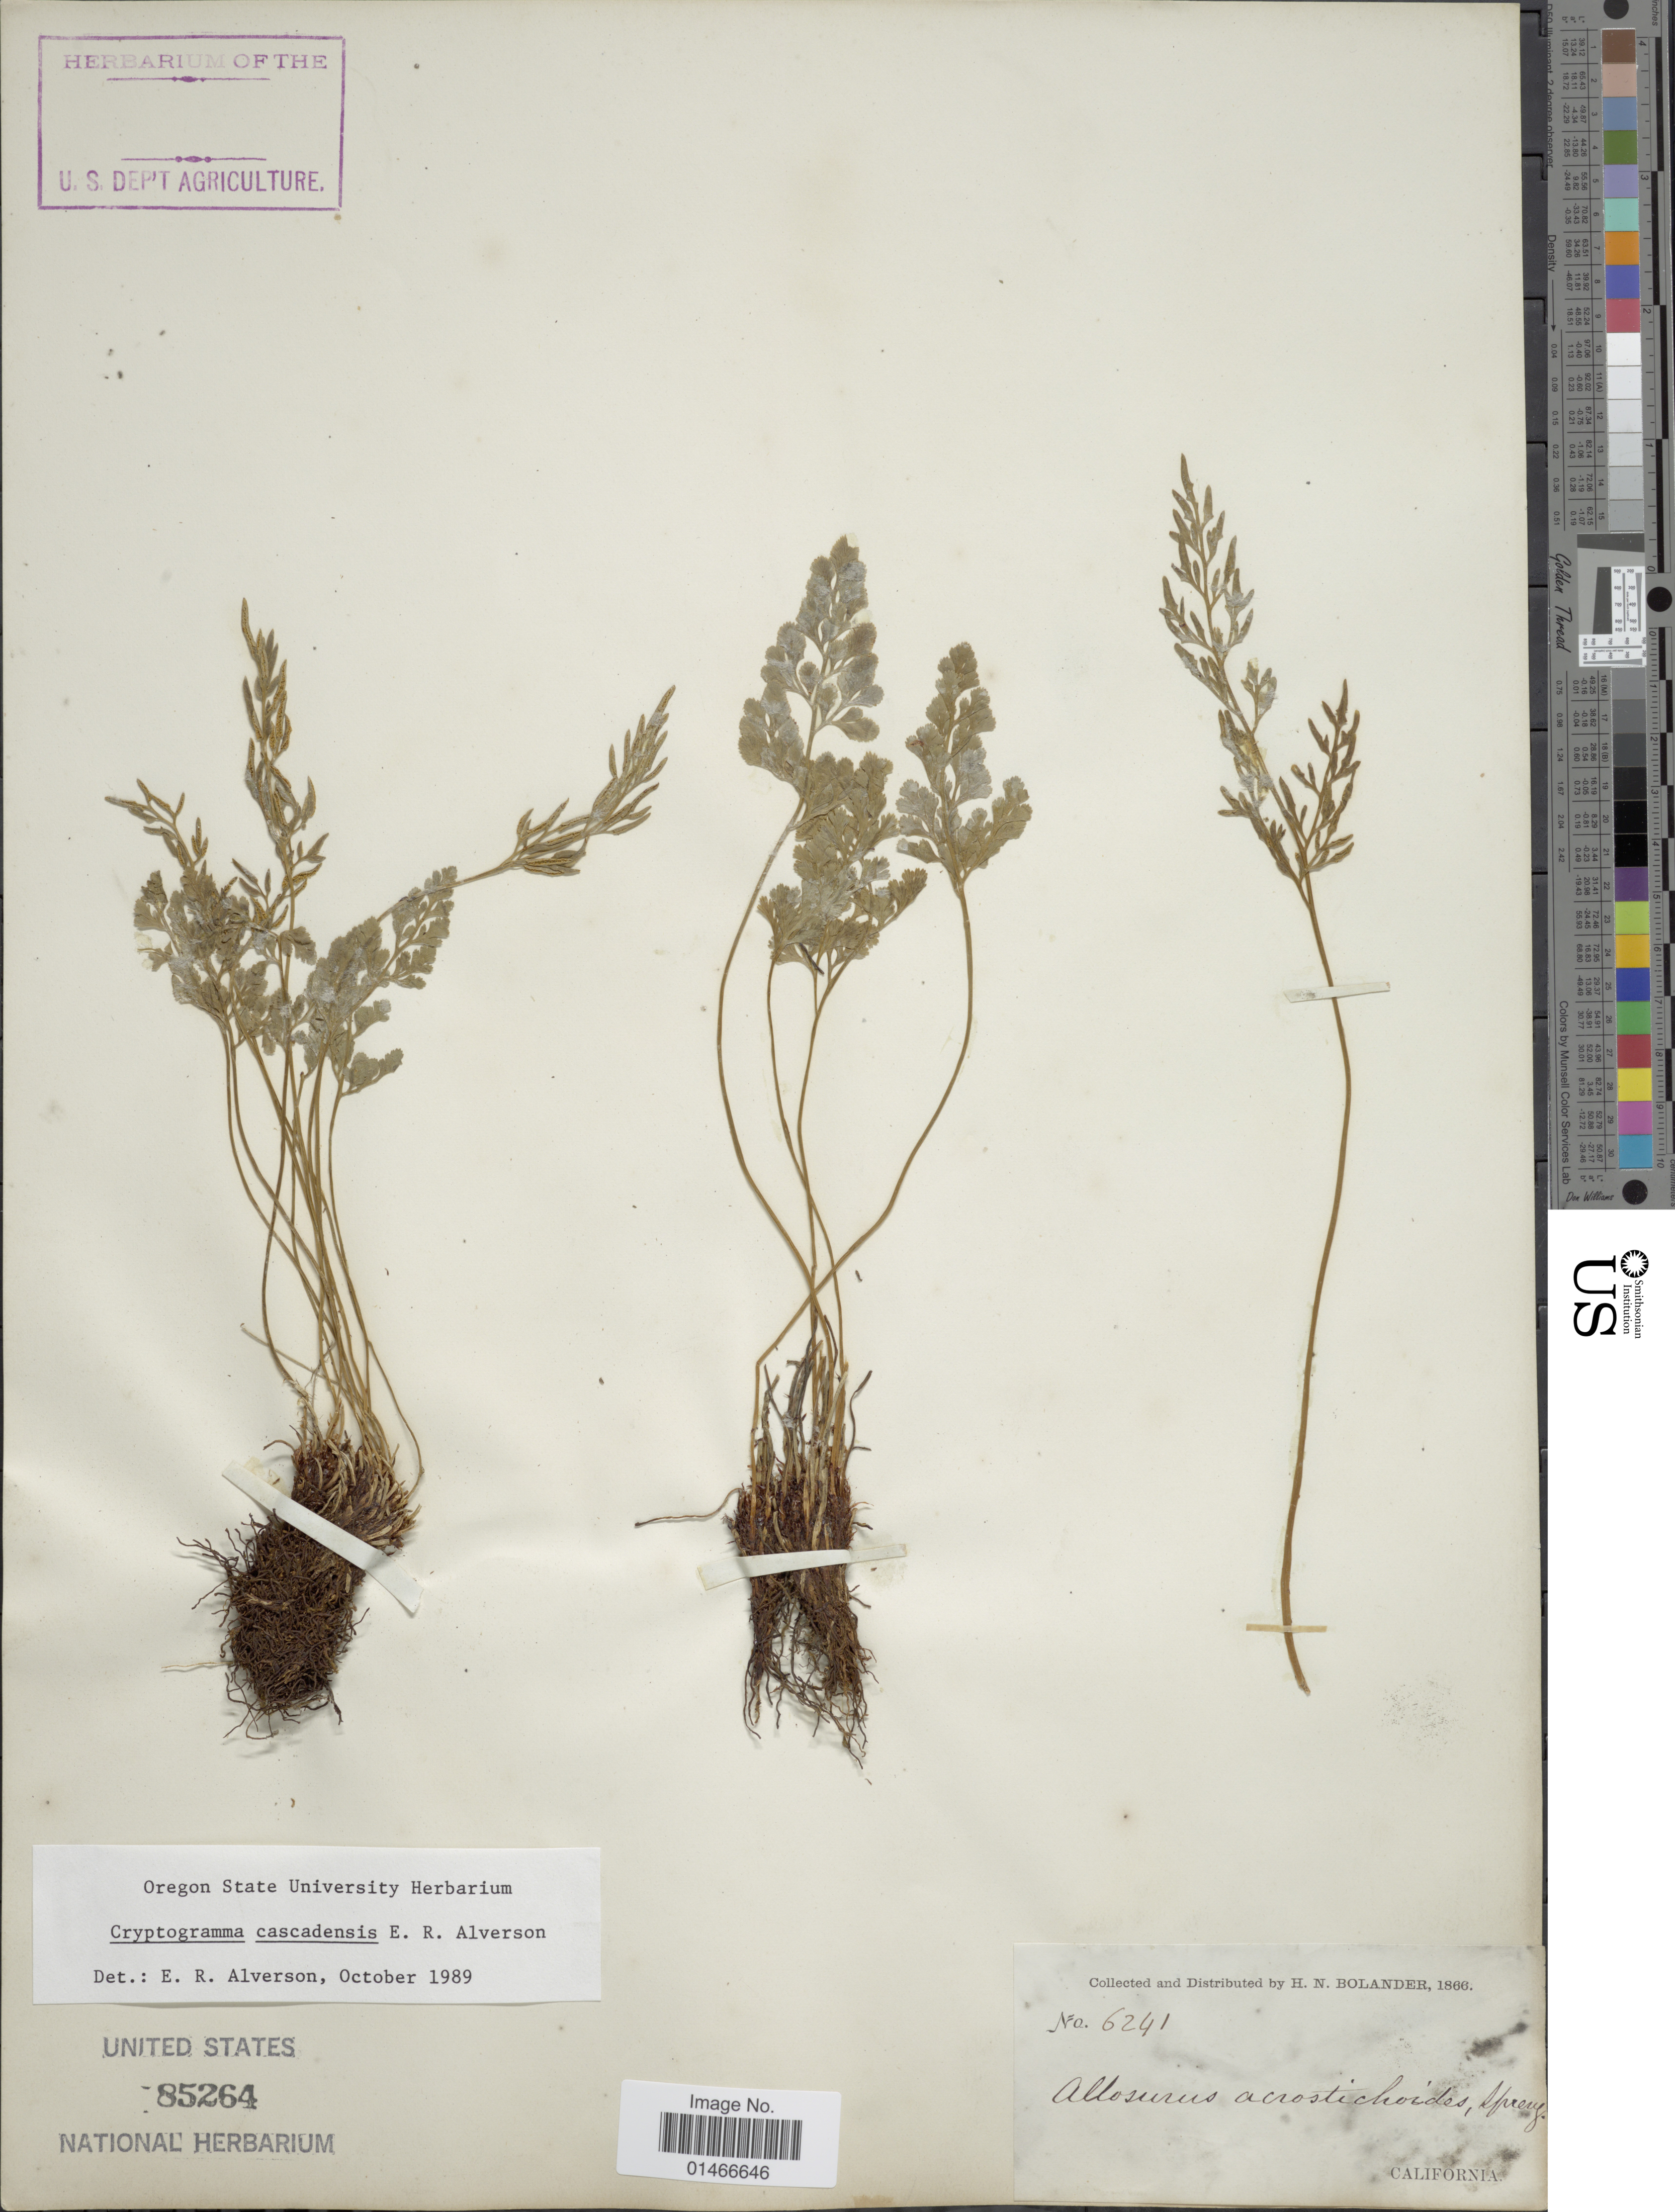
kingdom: Plantae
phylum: Tracheophyta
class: Polypodiopsida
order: Polypodiales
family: Pteridaceae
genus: Cryptogramma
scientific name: Cryptogramma cascadensis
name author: Alverson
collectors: H. Bolander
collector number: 6241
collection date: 1866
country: United States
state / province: California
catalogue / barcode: US 85264